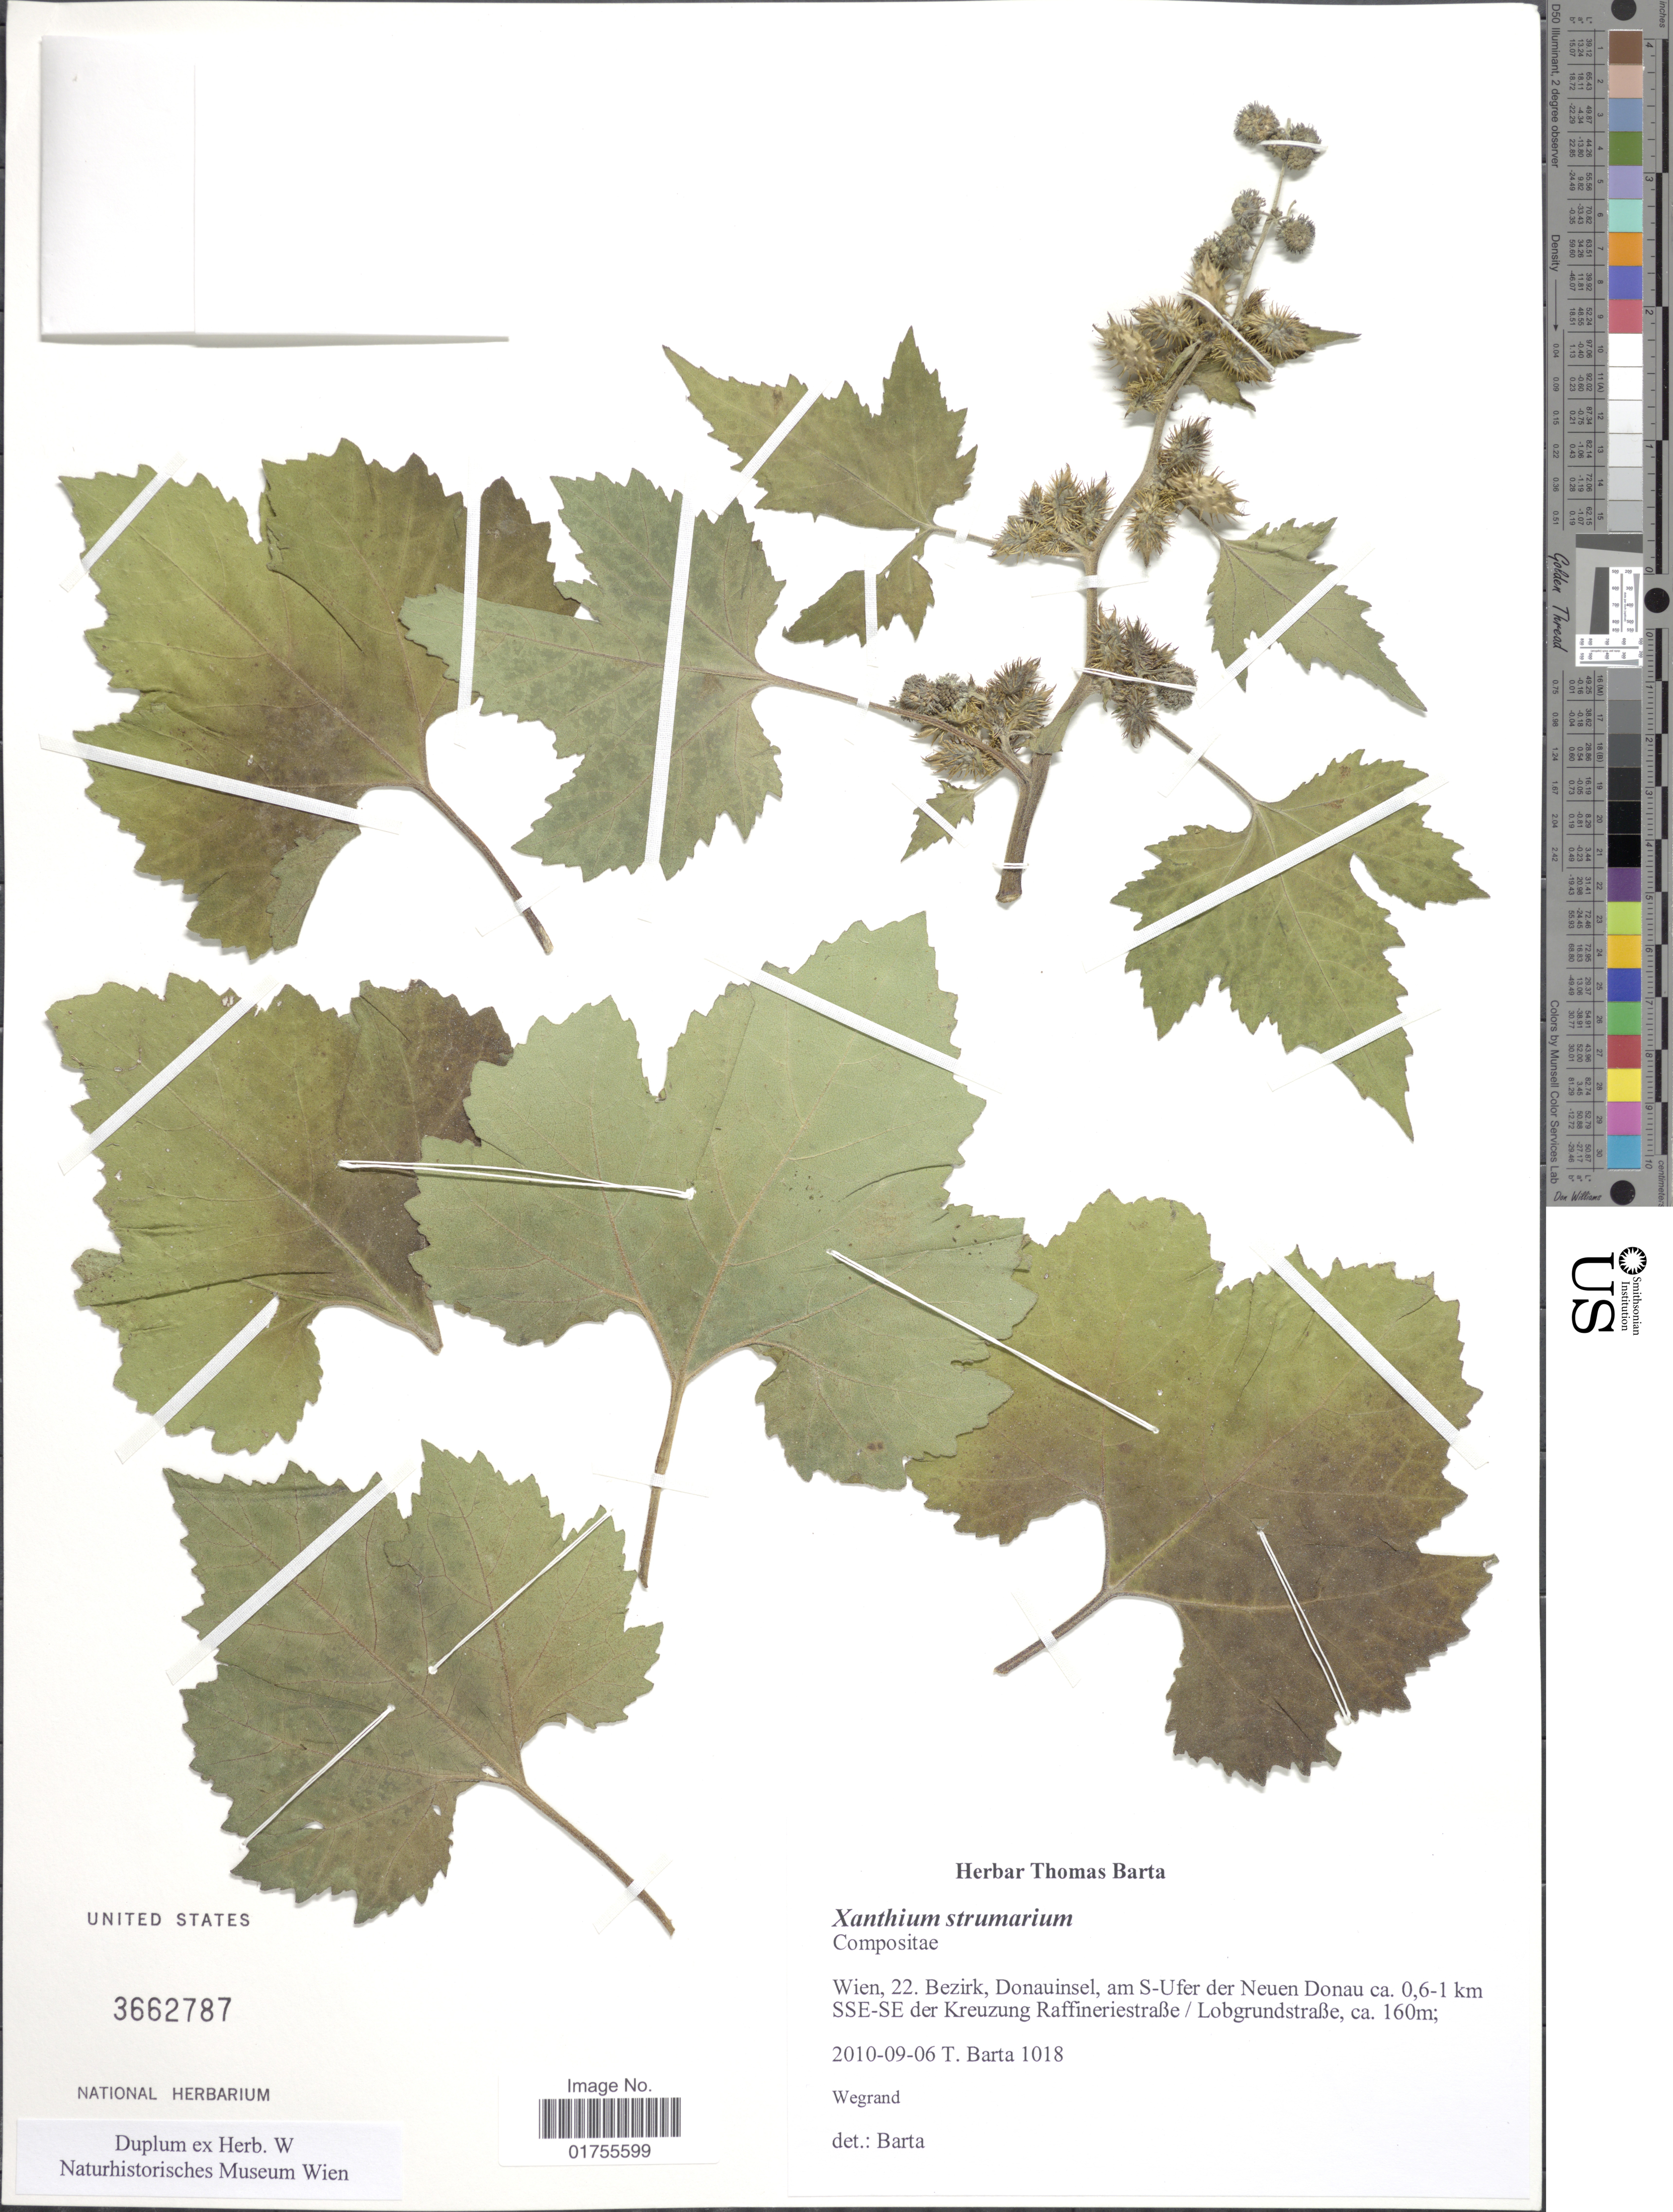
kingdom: Plantae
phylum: Tracheophyta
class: Magnoliopsida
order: Asterales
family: Asteraceae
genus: Xanthium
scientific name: Xanthium strumarium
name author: L.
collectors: T. Barta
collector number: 1018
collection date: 2010-09-06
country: Austria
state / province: Wien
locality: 22. Bezirk, Donauinsel, am S-Ufer der Neuen Donau ca. 0.6-1 km SSE-SE der Kreuzung Raffineriestraße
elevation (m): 160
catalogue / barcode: US 3662787